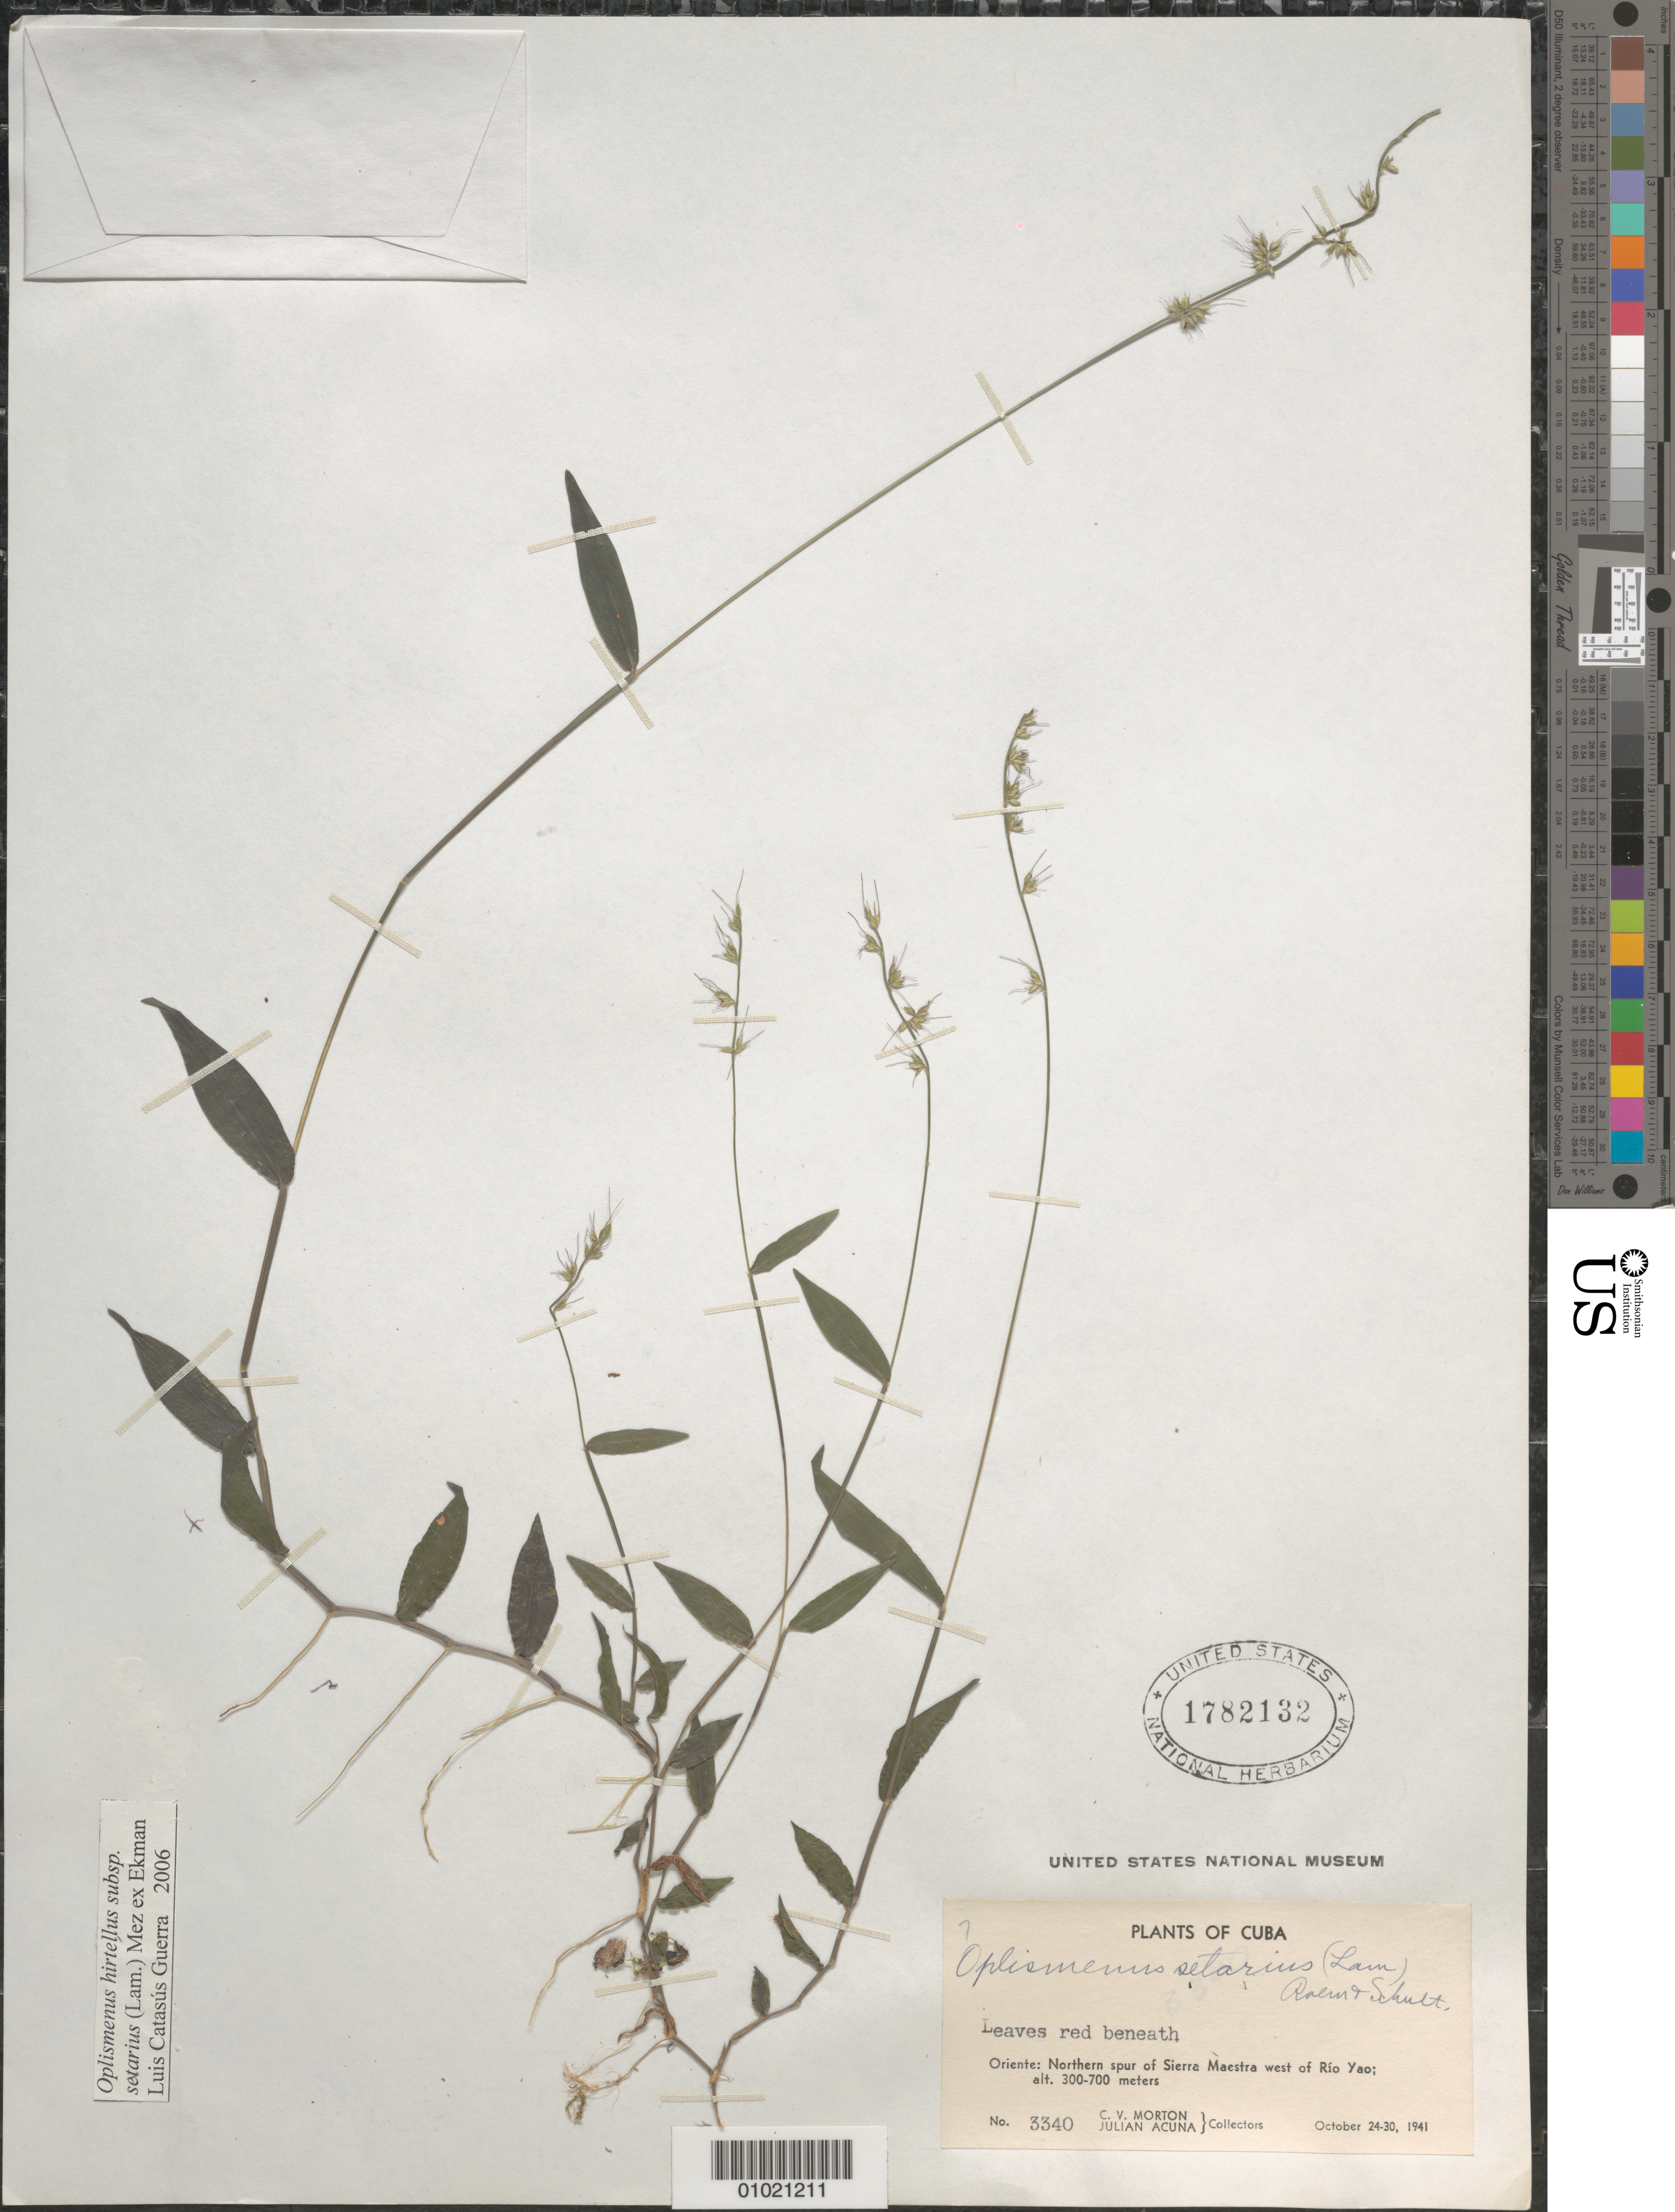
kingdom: Plantae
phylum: Tracheophyta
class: Liliopsida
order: Poales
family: Poaceae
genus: Oplismenus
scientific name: Oplismenus hirtellus subsp. setarius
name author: (Lam.) Mez ex Ekman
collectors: C. V. Morton & J. Acuña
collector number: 3340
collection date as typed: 24 Oct 1941 to 30 Oct 1941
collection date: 1941-10-24/1941-10-30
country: Cuba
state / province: Granma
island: Cuba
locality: Northern spur of Sierra Maestra west of Rio Yao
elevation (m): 300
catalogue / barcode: US 1782132